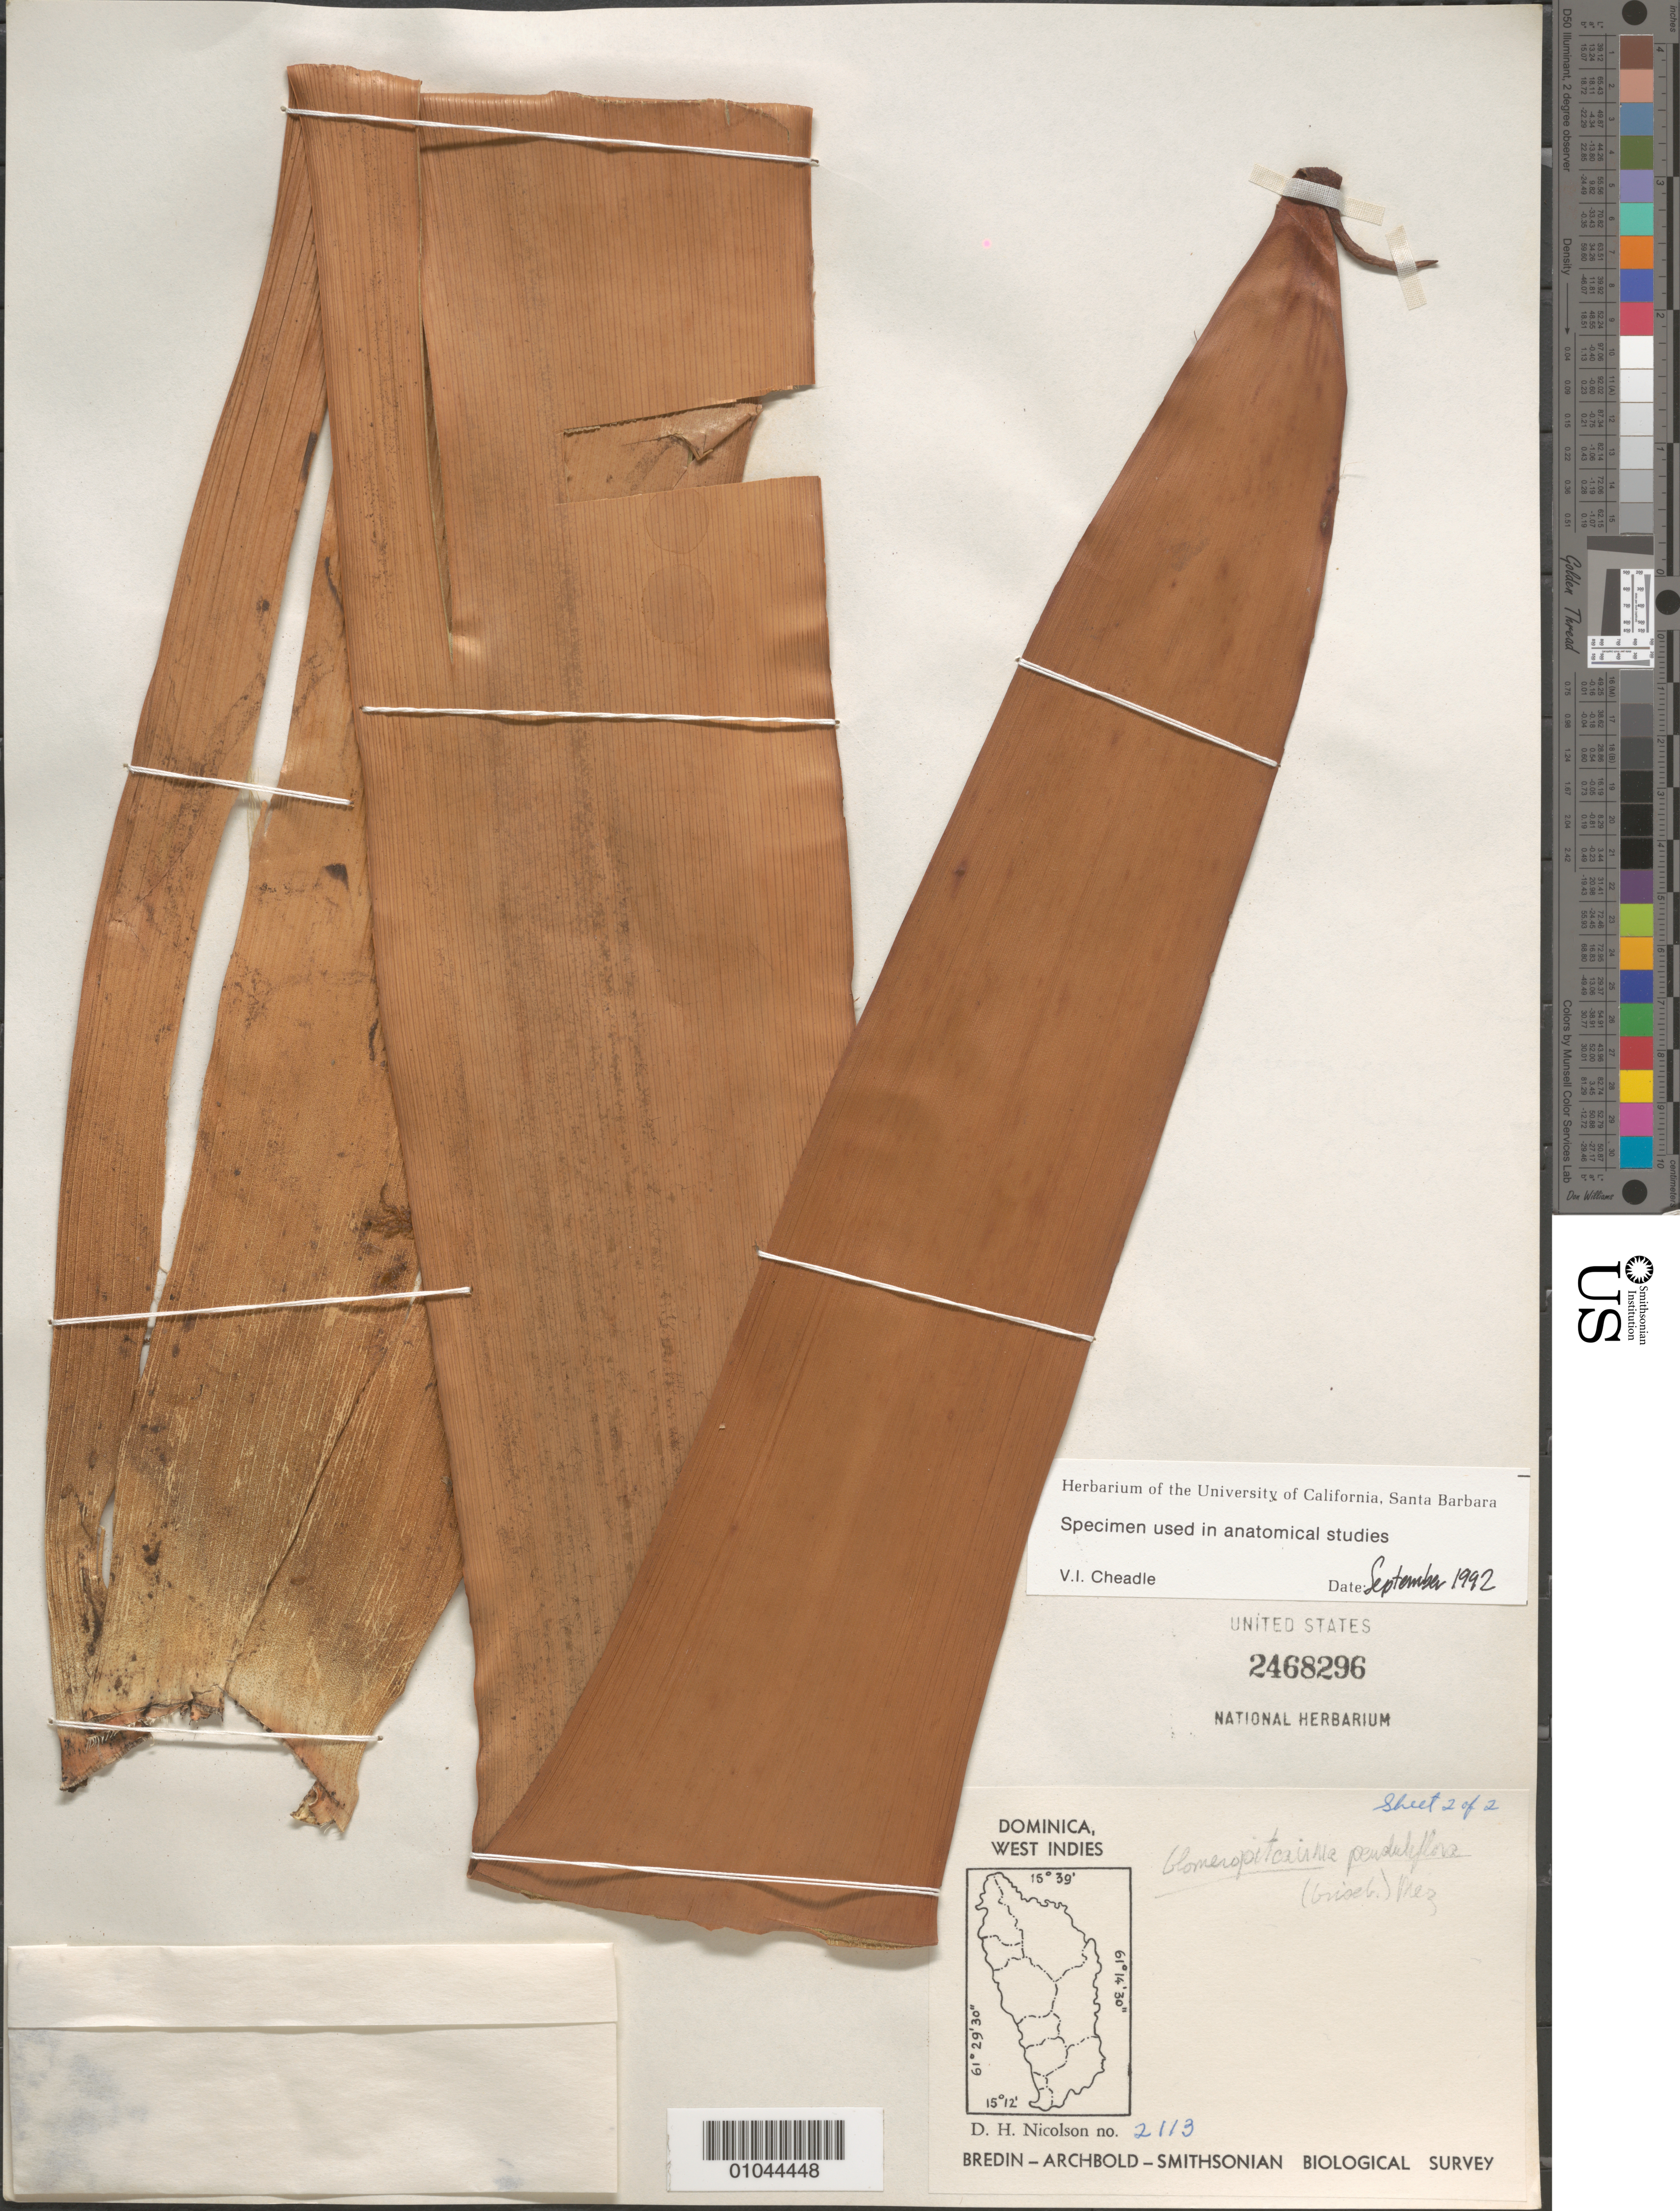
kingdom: Plantae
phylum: Tracheophyta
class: Liliopsida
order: Poales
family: Bromeliaceae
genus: Glomeropitcairnia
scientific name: Glomeropitcairnia penduliflora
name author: (Griseb.) Mez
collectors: D. H. Nicolson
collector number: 2113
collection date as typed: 30 Nov 1964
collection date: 1964-11-30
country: Dominica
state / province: St. George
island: Dominica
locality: St. George Parish, height of land just east of Freshwater Lake,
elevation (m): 853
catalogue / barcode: US 2468296